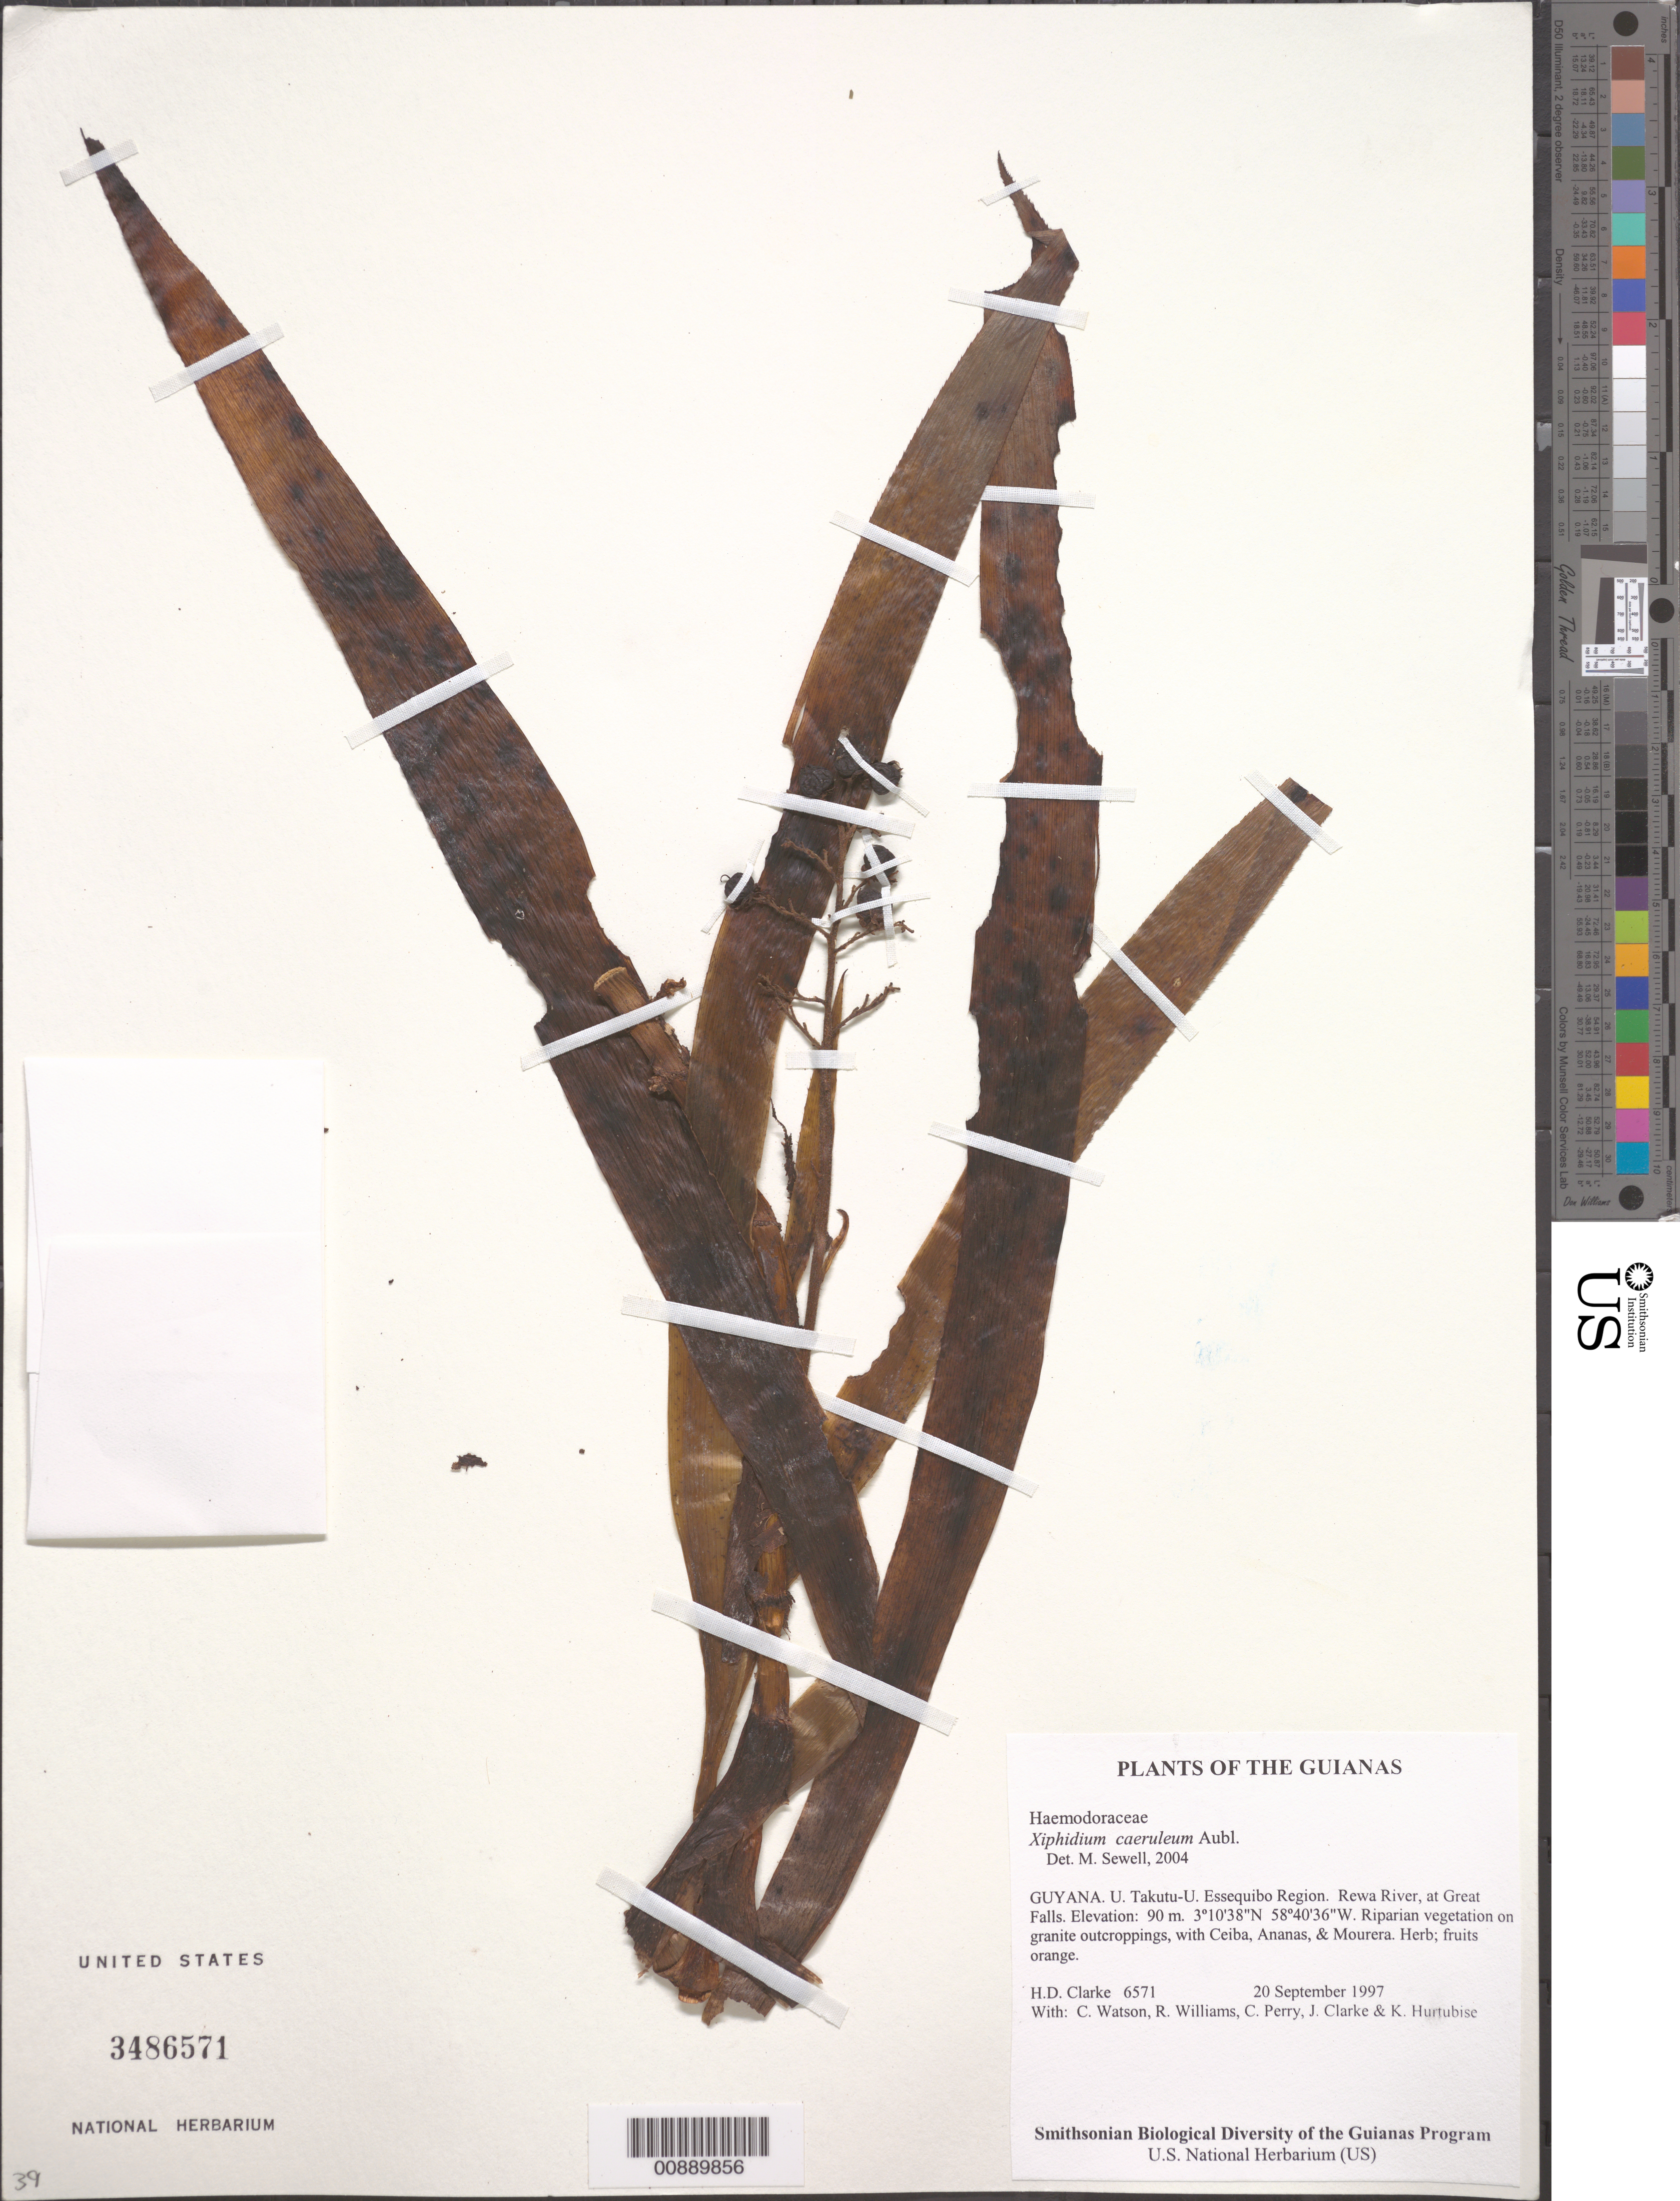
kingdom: Plantae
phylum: Tracheophyta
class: Liliopsida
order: Commelinales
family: Haemodoraceae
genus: Xiphidium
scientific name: Xiphidium caeruleum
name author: Aubl.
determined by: Sewell, M.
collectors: H. D. Clarke, C. Watson, R. Williams, C. Perry, J. Clarke & K. Hurtubise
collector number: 6571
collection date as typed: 20 September 1997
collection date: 1997-09-20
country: Guyana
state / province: U. Takutu-U. Essequibo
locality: Rewa River, at Great Falls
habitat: Riparian vegetation on granite outcroppings, with Ceiba, Ananas, & Mourera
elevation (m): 90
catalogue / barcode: US 3486571